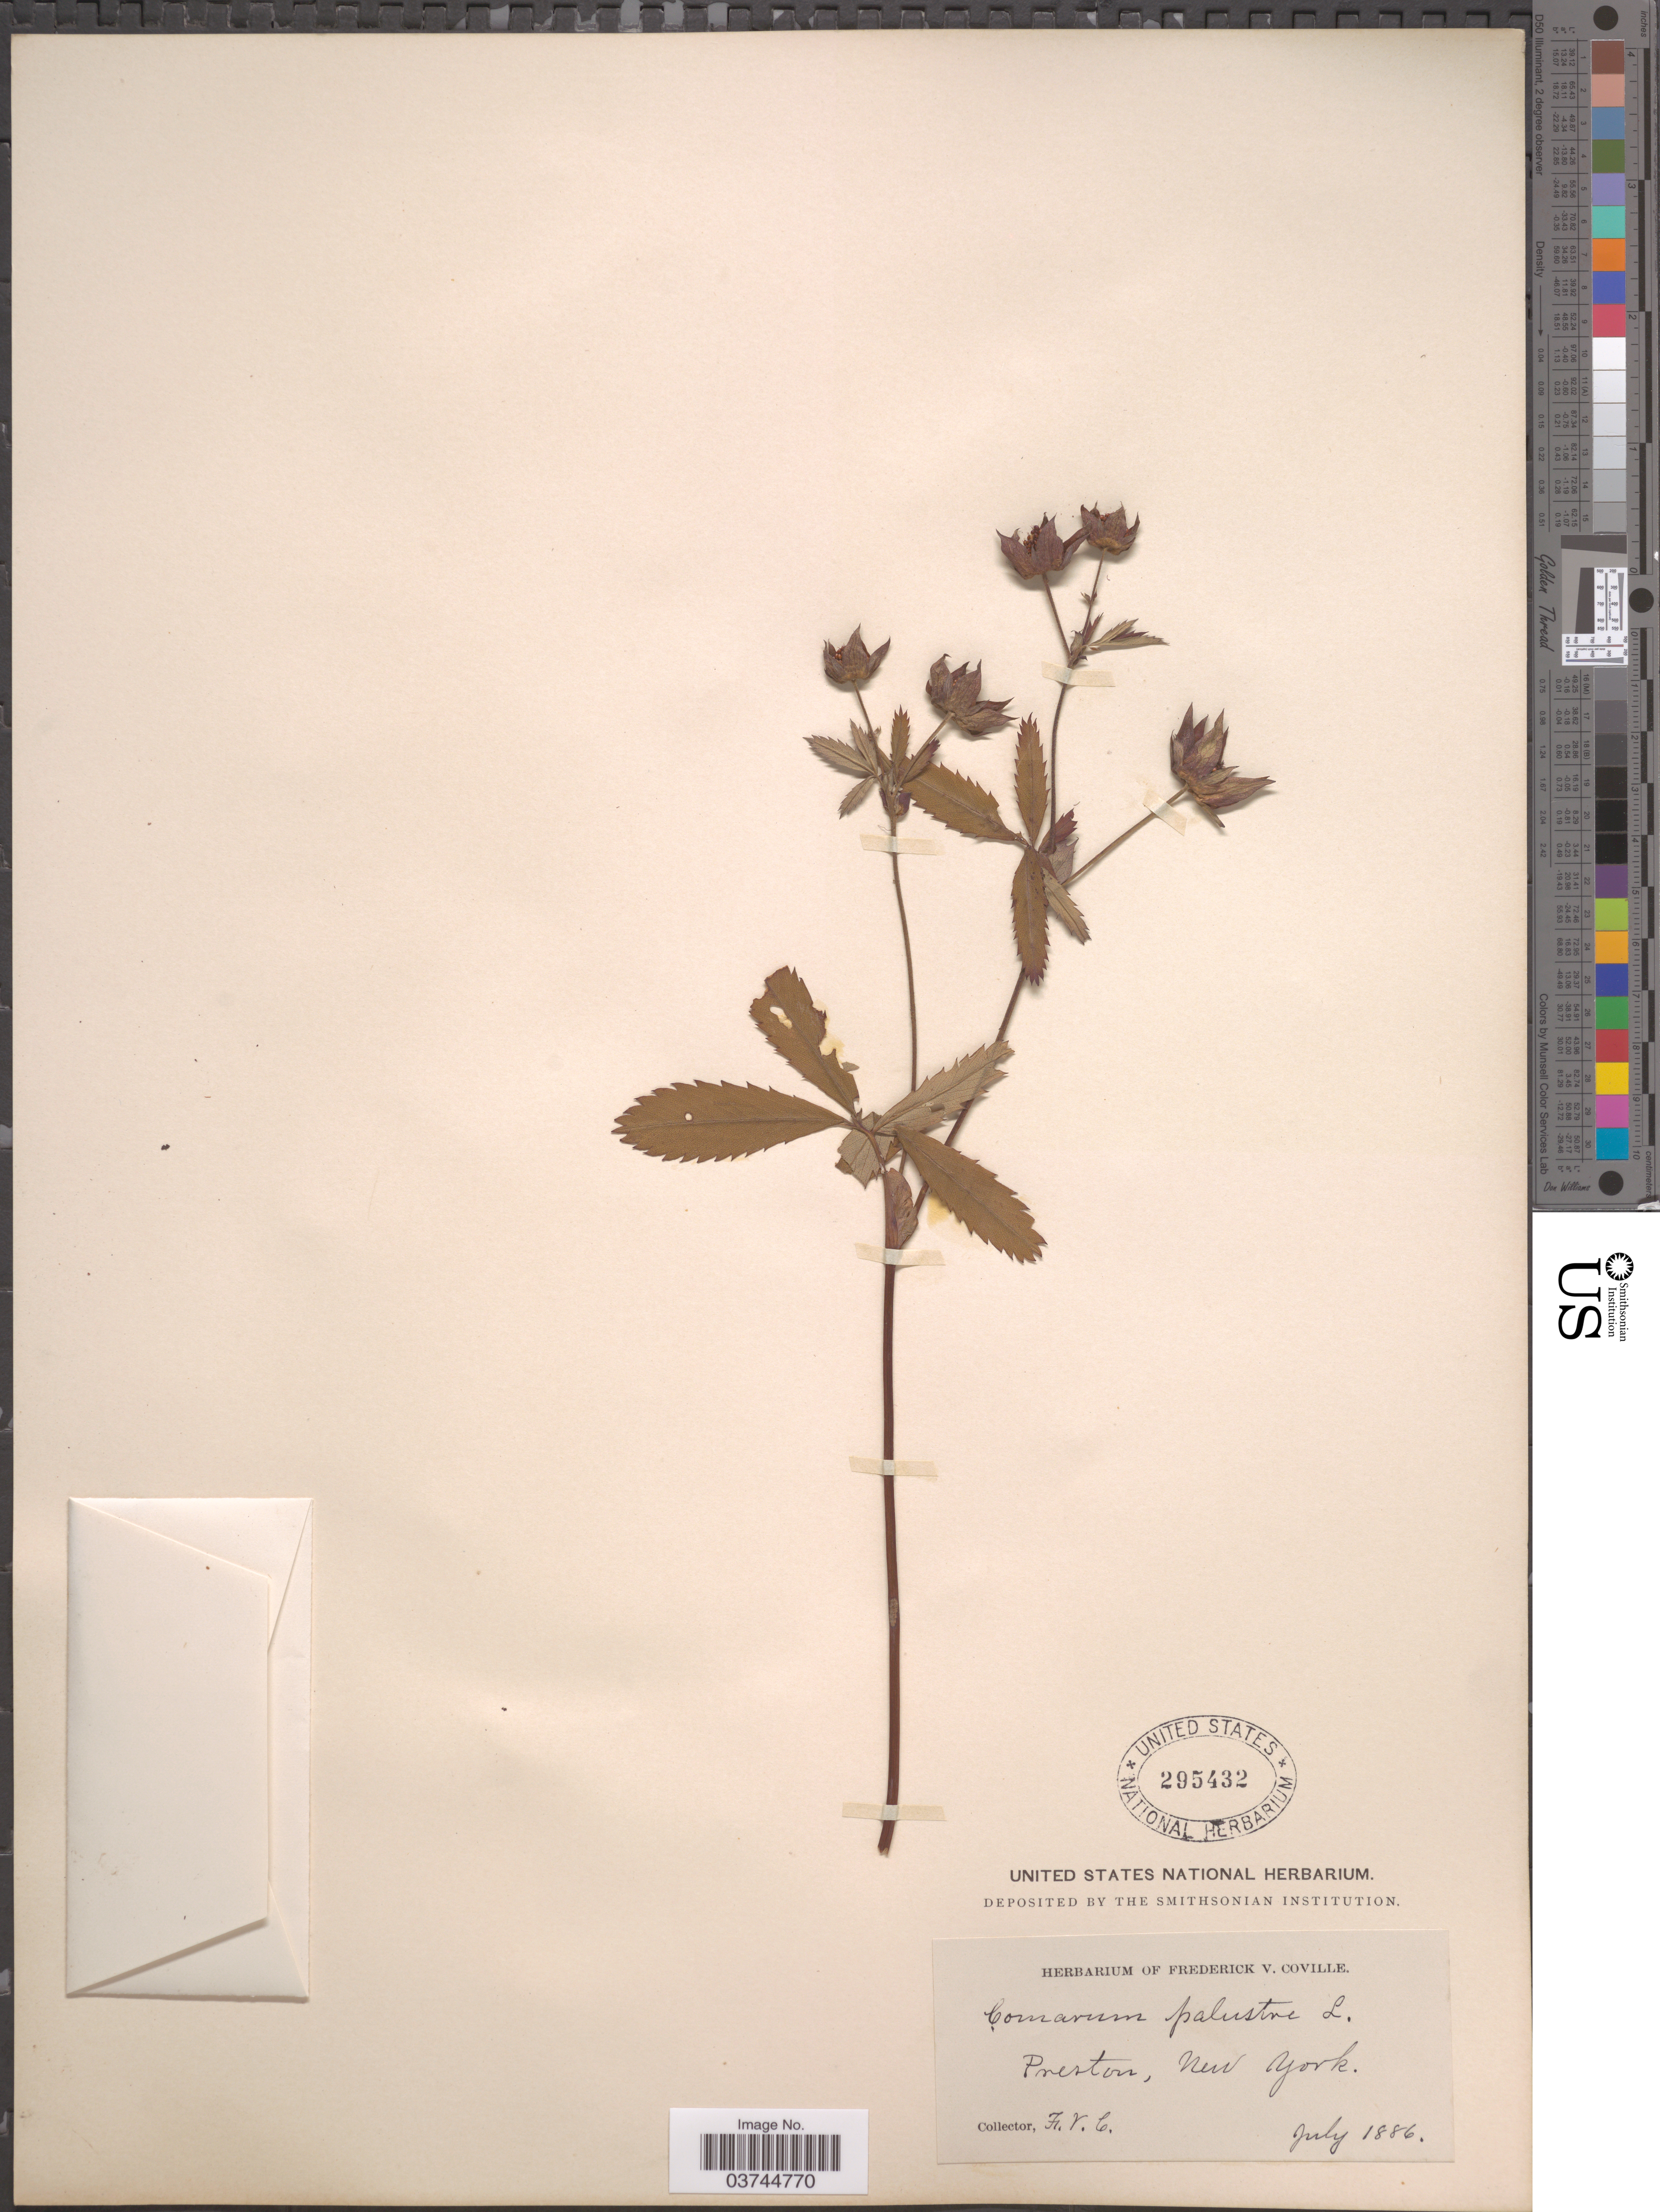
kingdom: Plantae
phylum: Tracheophyta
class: Magnoliopsida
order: Rosales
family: Rosaceae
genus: Comarum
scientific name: Comarum palustre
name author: L.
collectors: F. V. Coville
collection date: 1886-07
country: United States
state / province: New York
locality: Preston.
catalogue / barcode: US 295432